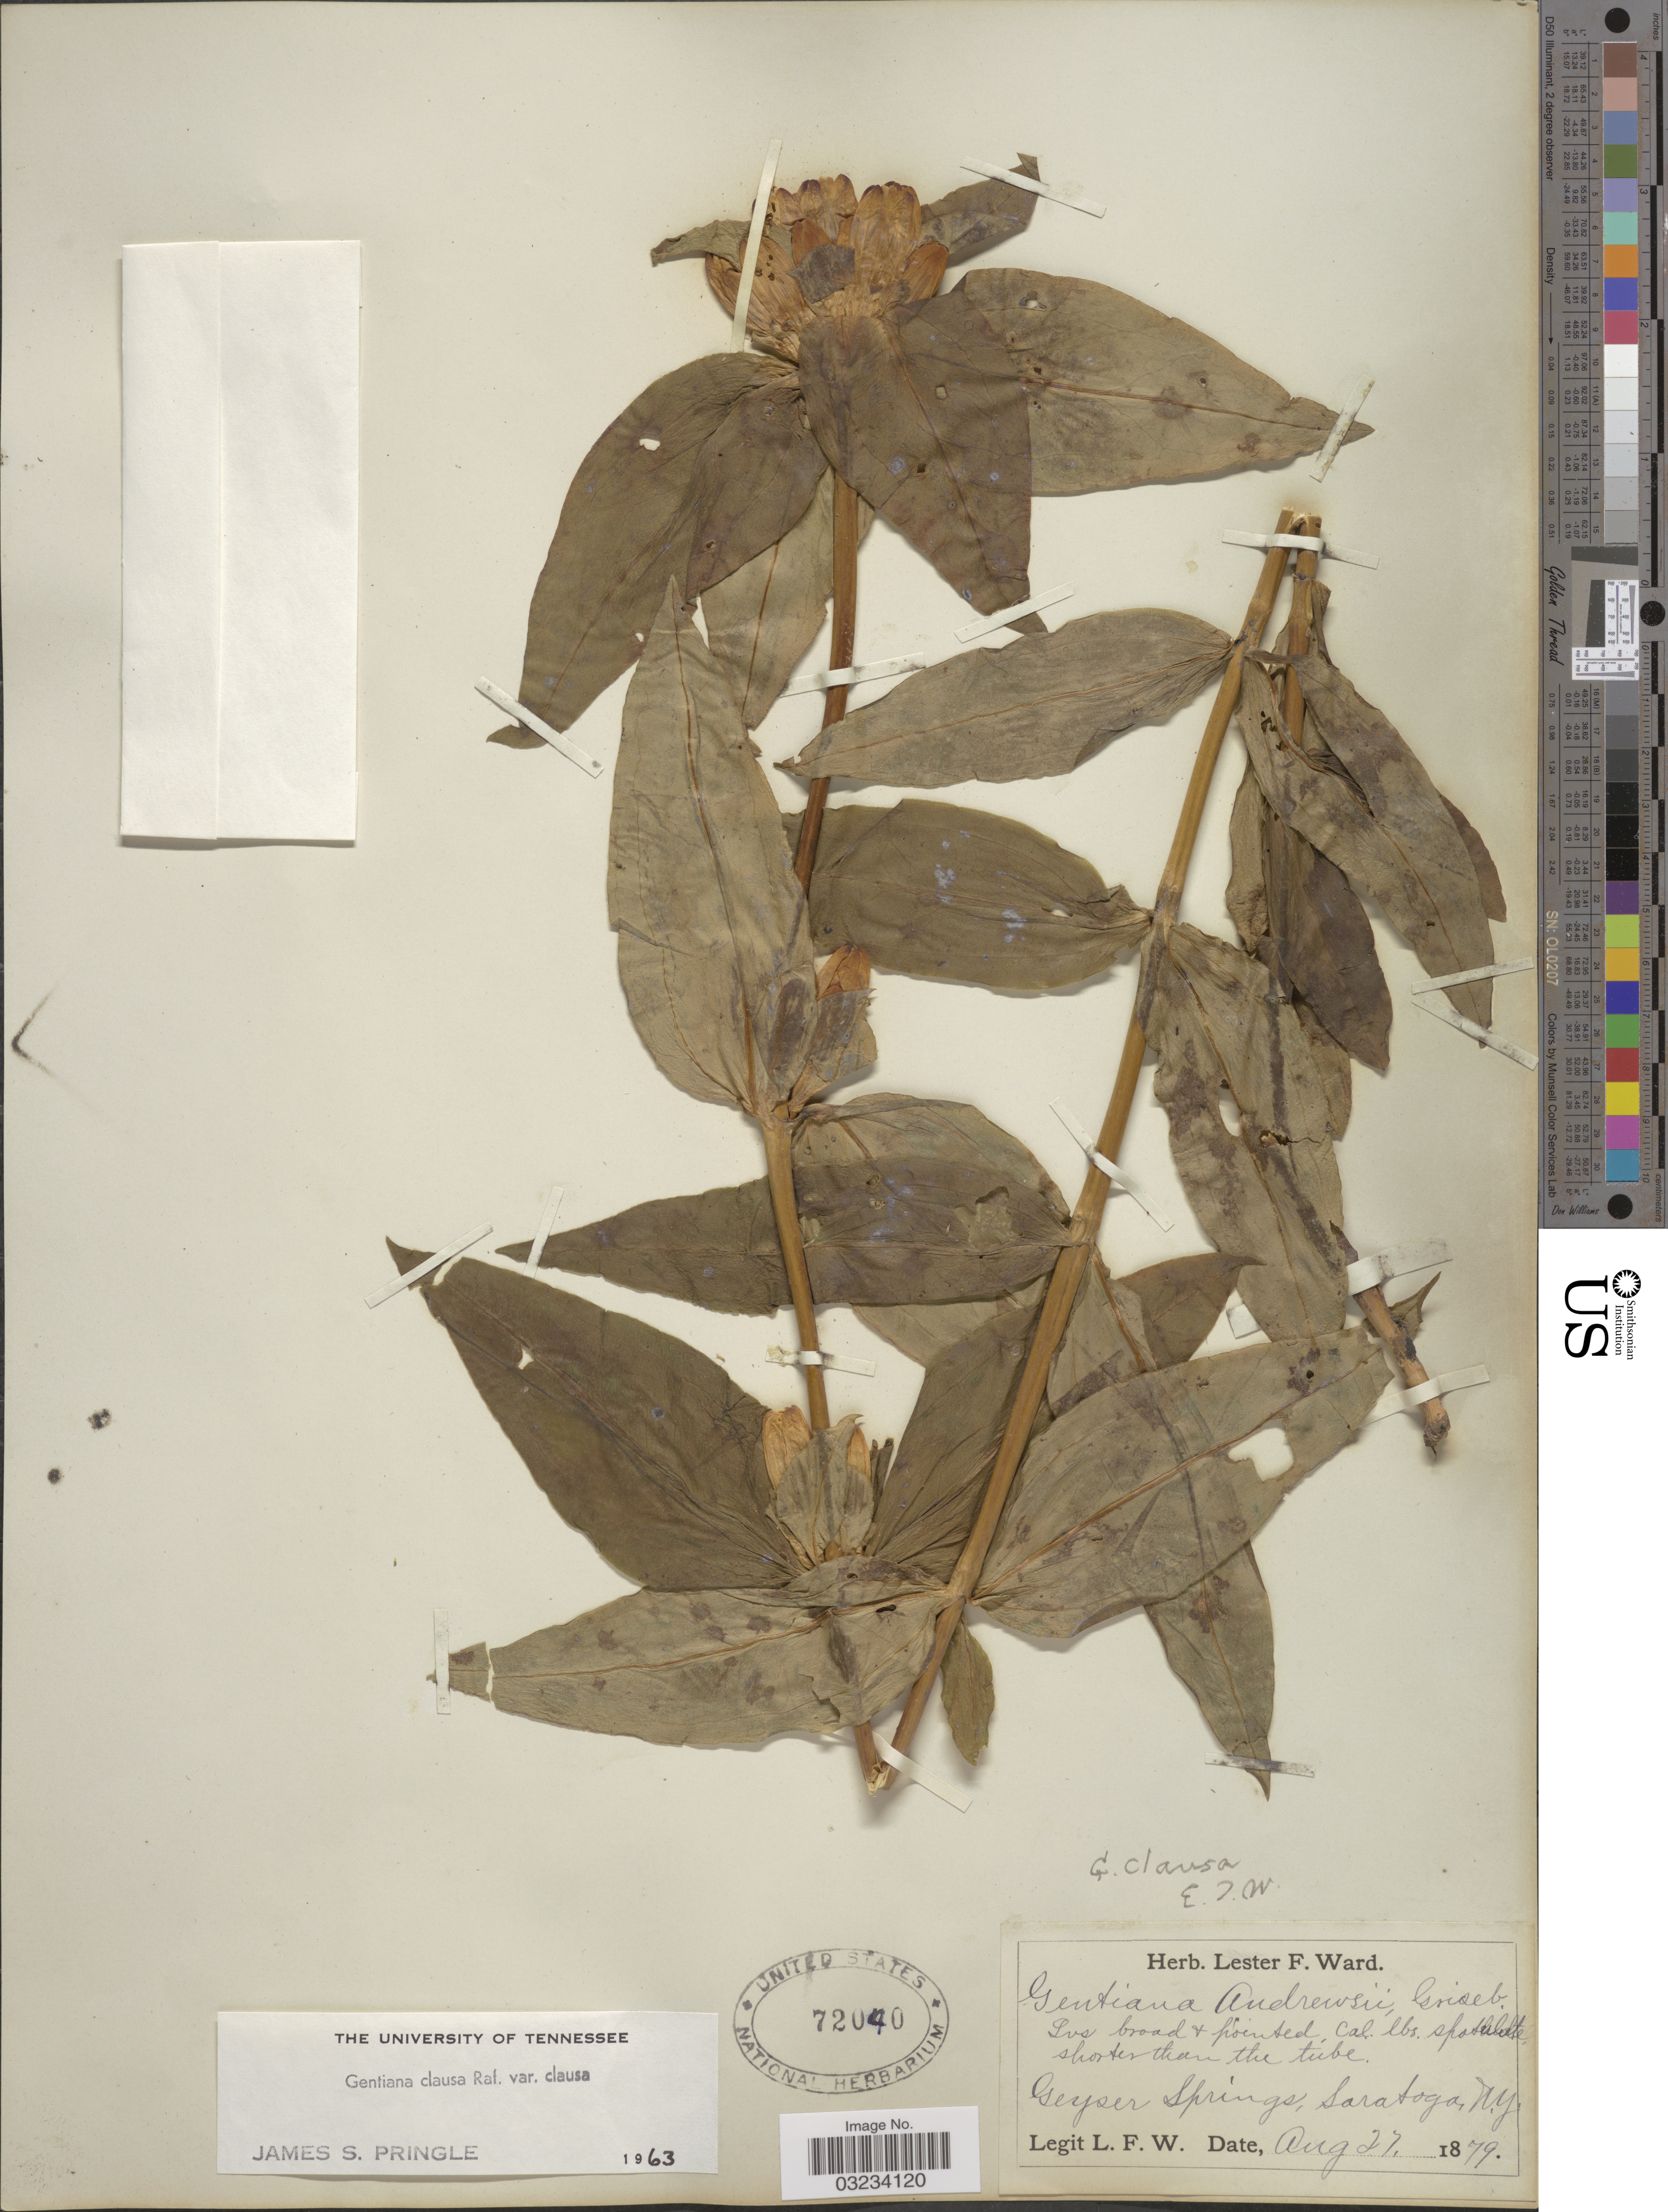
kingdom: Plantae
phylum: Tracheophyta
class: Magnoliopsida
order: Gentianales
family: Gentianaceae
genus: Gentiana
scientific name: Gentiana clausa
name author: Raf.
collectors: L. F. Ward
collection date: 1879-08-27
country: United States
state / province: New York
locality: Geyser Springs, Saratoga.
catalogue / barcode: US 72040